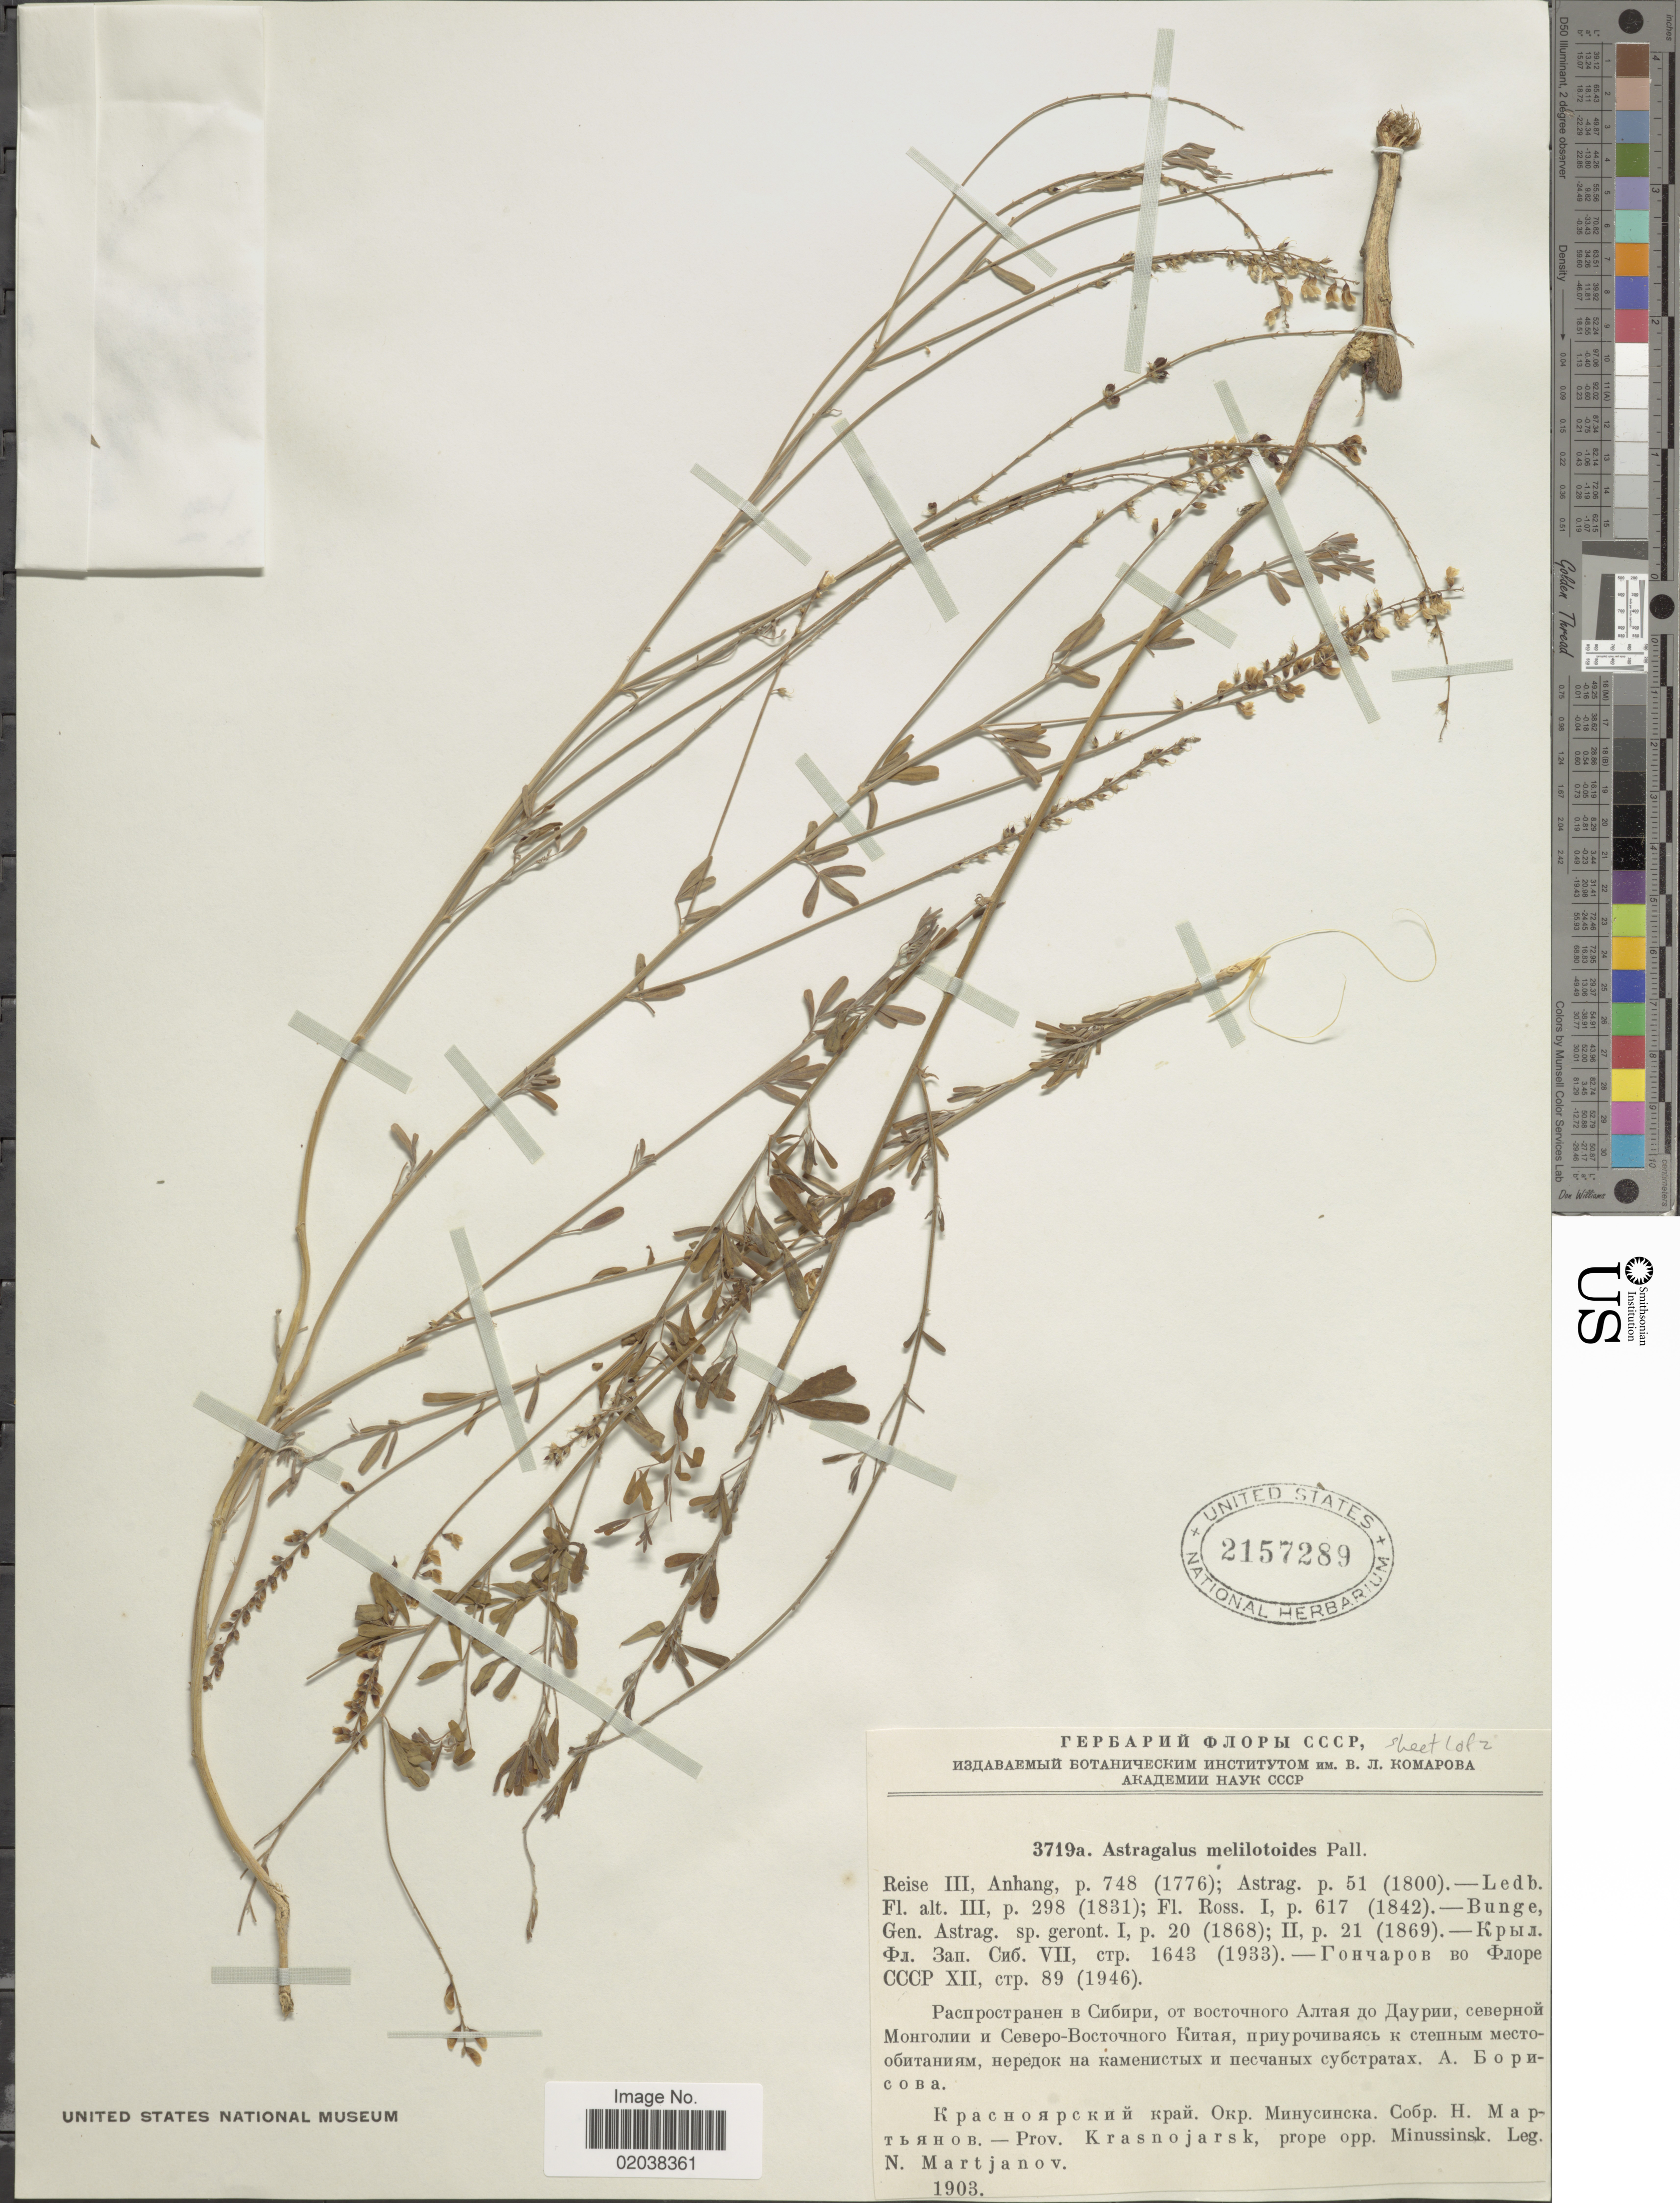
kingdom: Plantae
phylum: Tracheophyta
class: Magnoliopsida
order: Fabales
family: Fabaceae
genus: Astragalus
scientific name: Astragalus melilotoides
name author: Pall.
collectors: N. Martjanov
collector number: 3719a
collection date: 1903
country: Russian Federation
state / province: Krasnoyarsk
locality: Krasnojarsk, prope opp. Minussinsk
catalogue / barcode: US 2157289